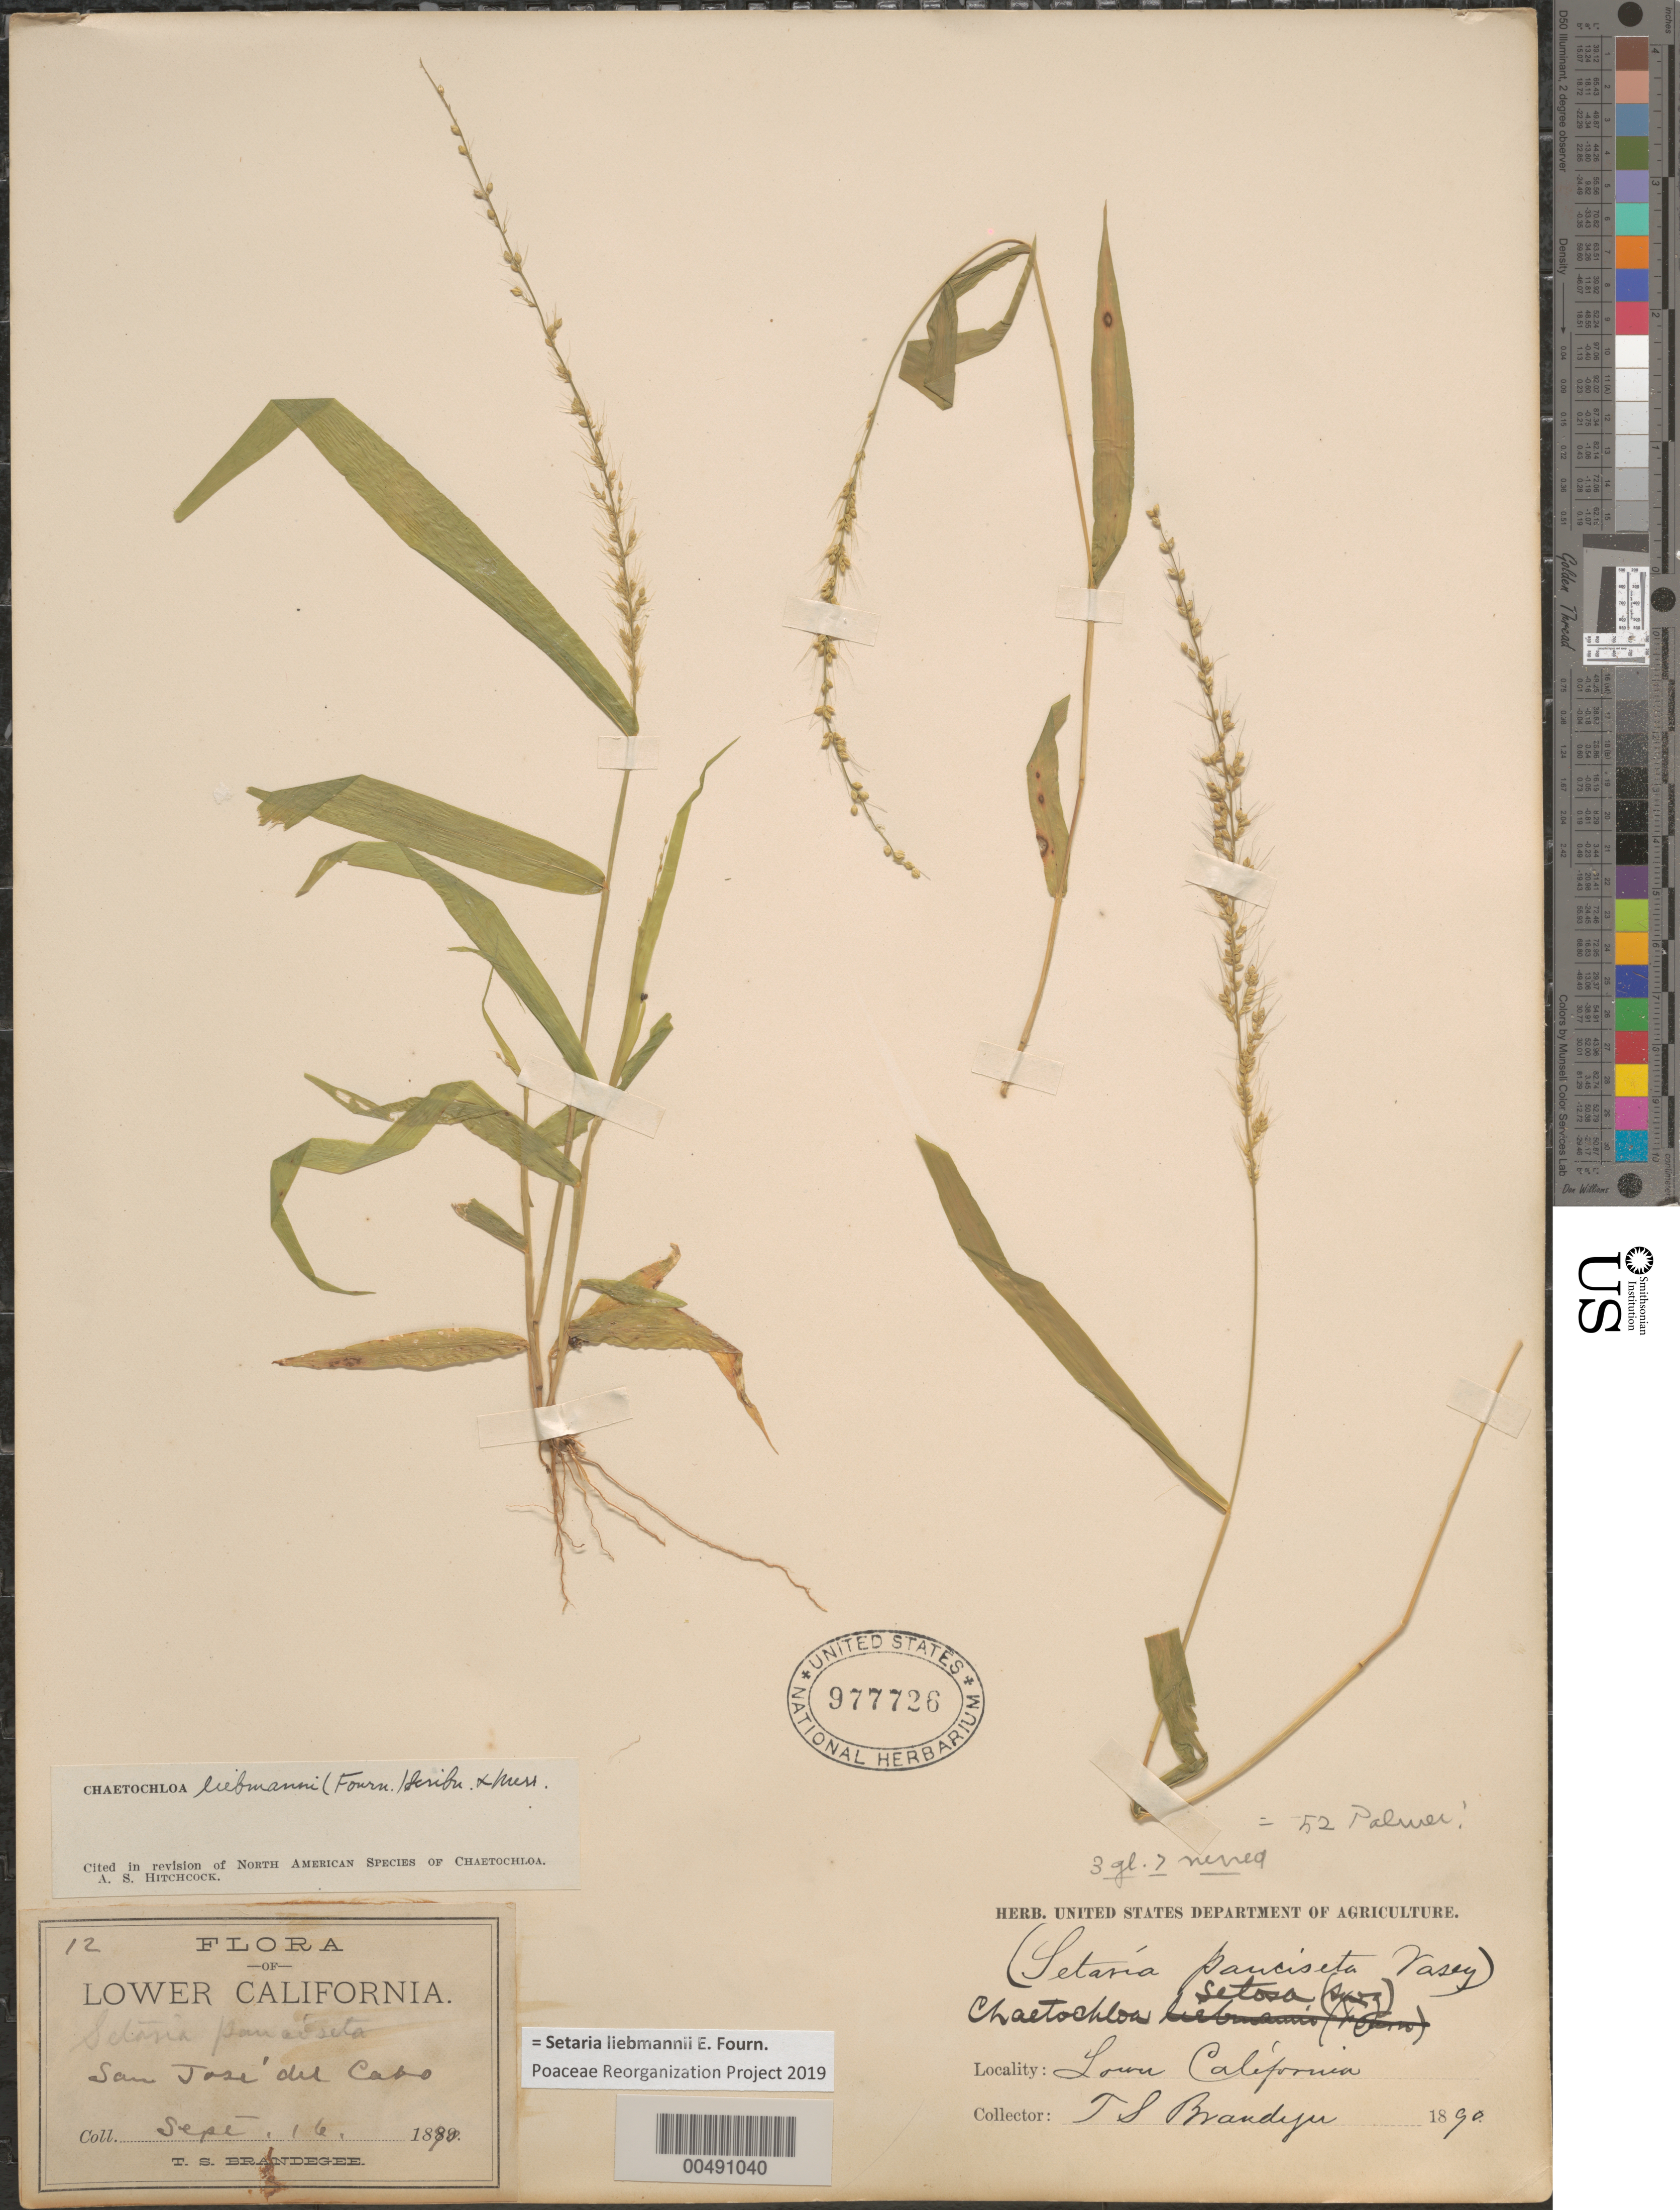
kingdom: Plantae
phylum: Tracheophyta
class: Liliopsida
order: Poales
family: Poaceae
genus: Setaria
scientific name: Setaria liebmannii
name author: E. Fourn.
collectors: T. S. Brandegee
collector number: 12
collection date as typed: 16 Sep 1890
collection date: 1890-09-16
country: Mexico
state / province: Baja California Sur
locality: San José del Cabo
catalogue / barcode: US 977726